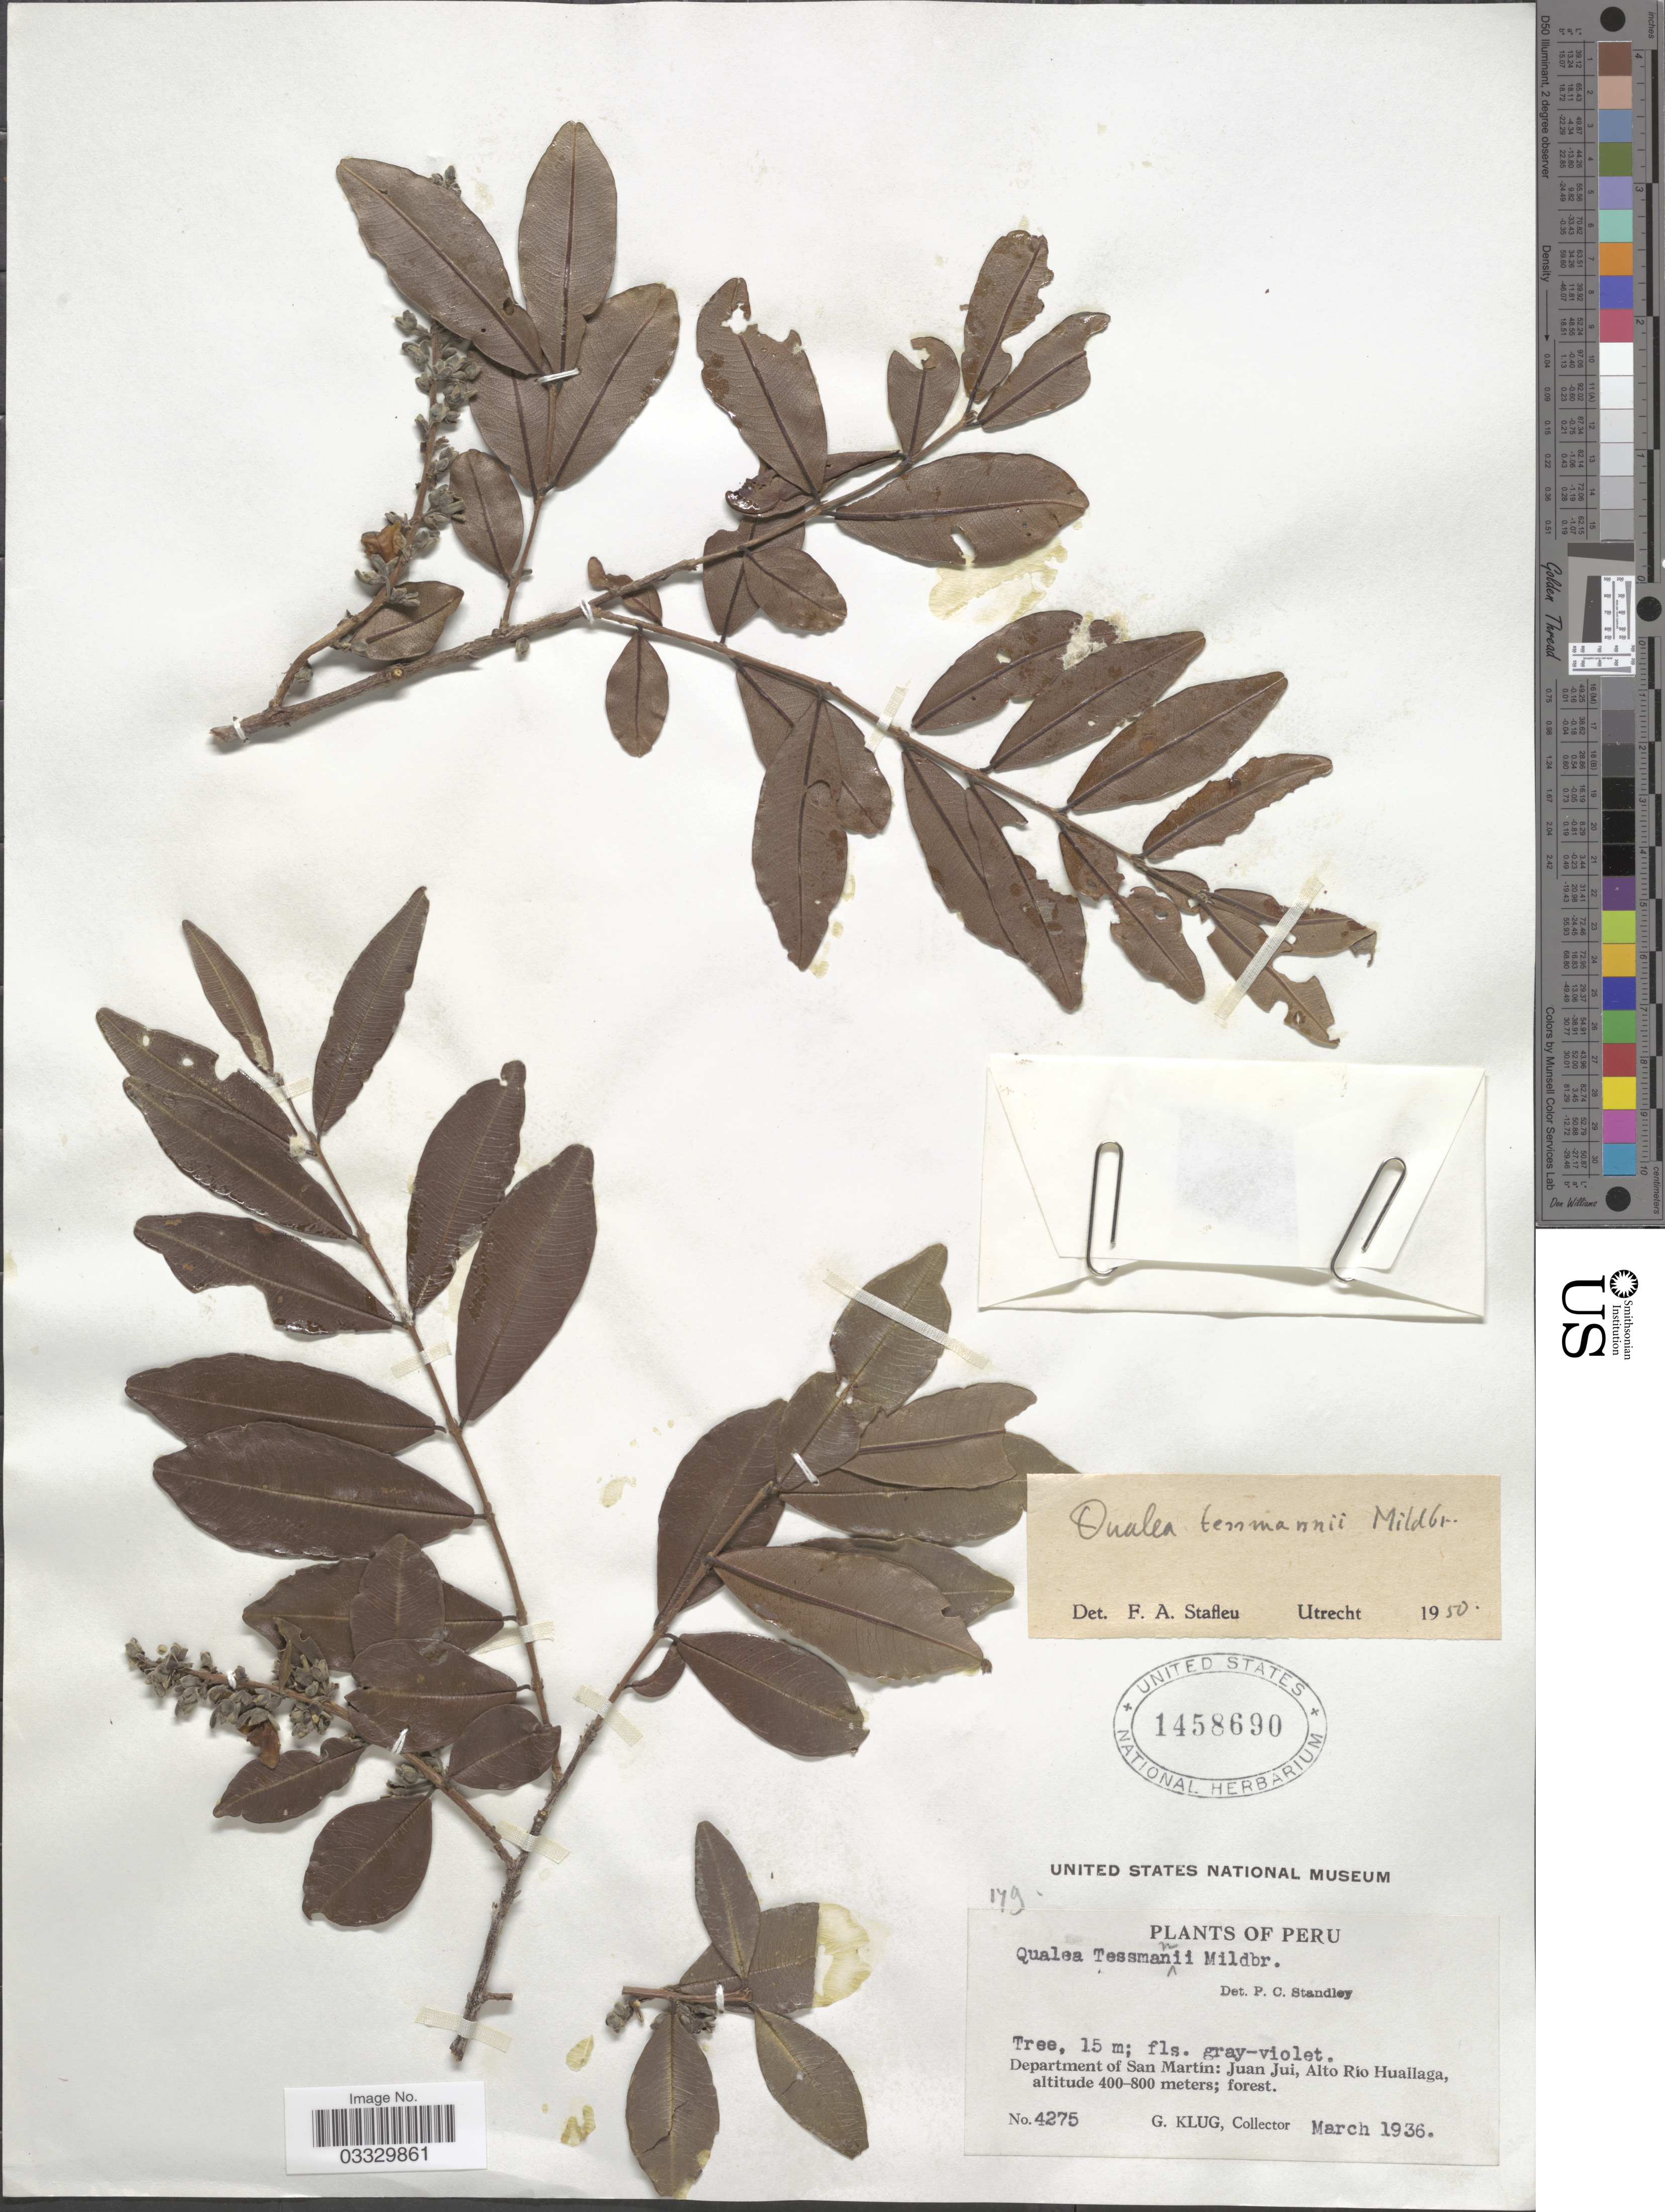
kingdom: Plantae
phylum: Tracheophyta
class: Magnoliopsida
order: Myrtales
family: Vochysiaceae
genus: Qualea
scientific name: Qualea tessmannii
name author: Mildbr.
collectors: G. Klug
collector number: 4275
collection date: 1936-03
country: Peru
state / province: San Martín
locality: Department of San Martín: Juan Jui, Alto Río Huallaga.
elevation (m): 400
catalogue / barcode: US 1458690